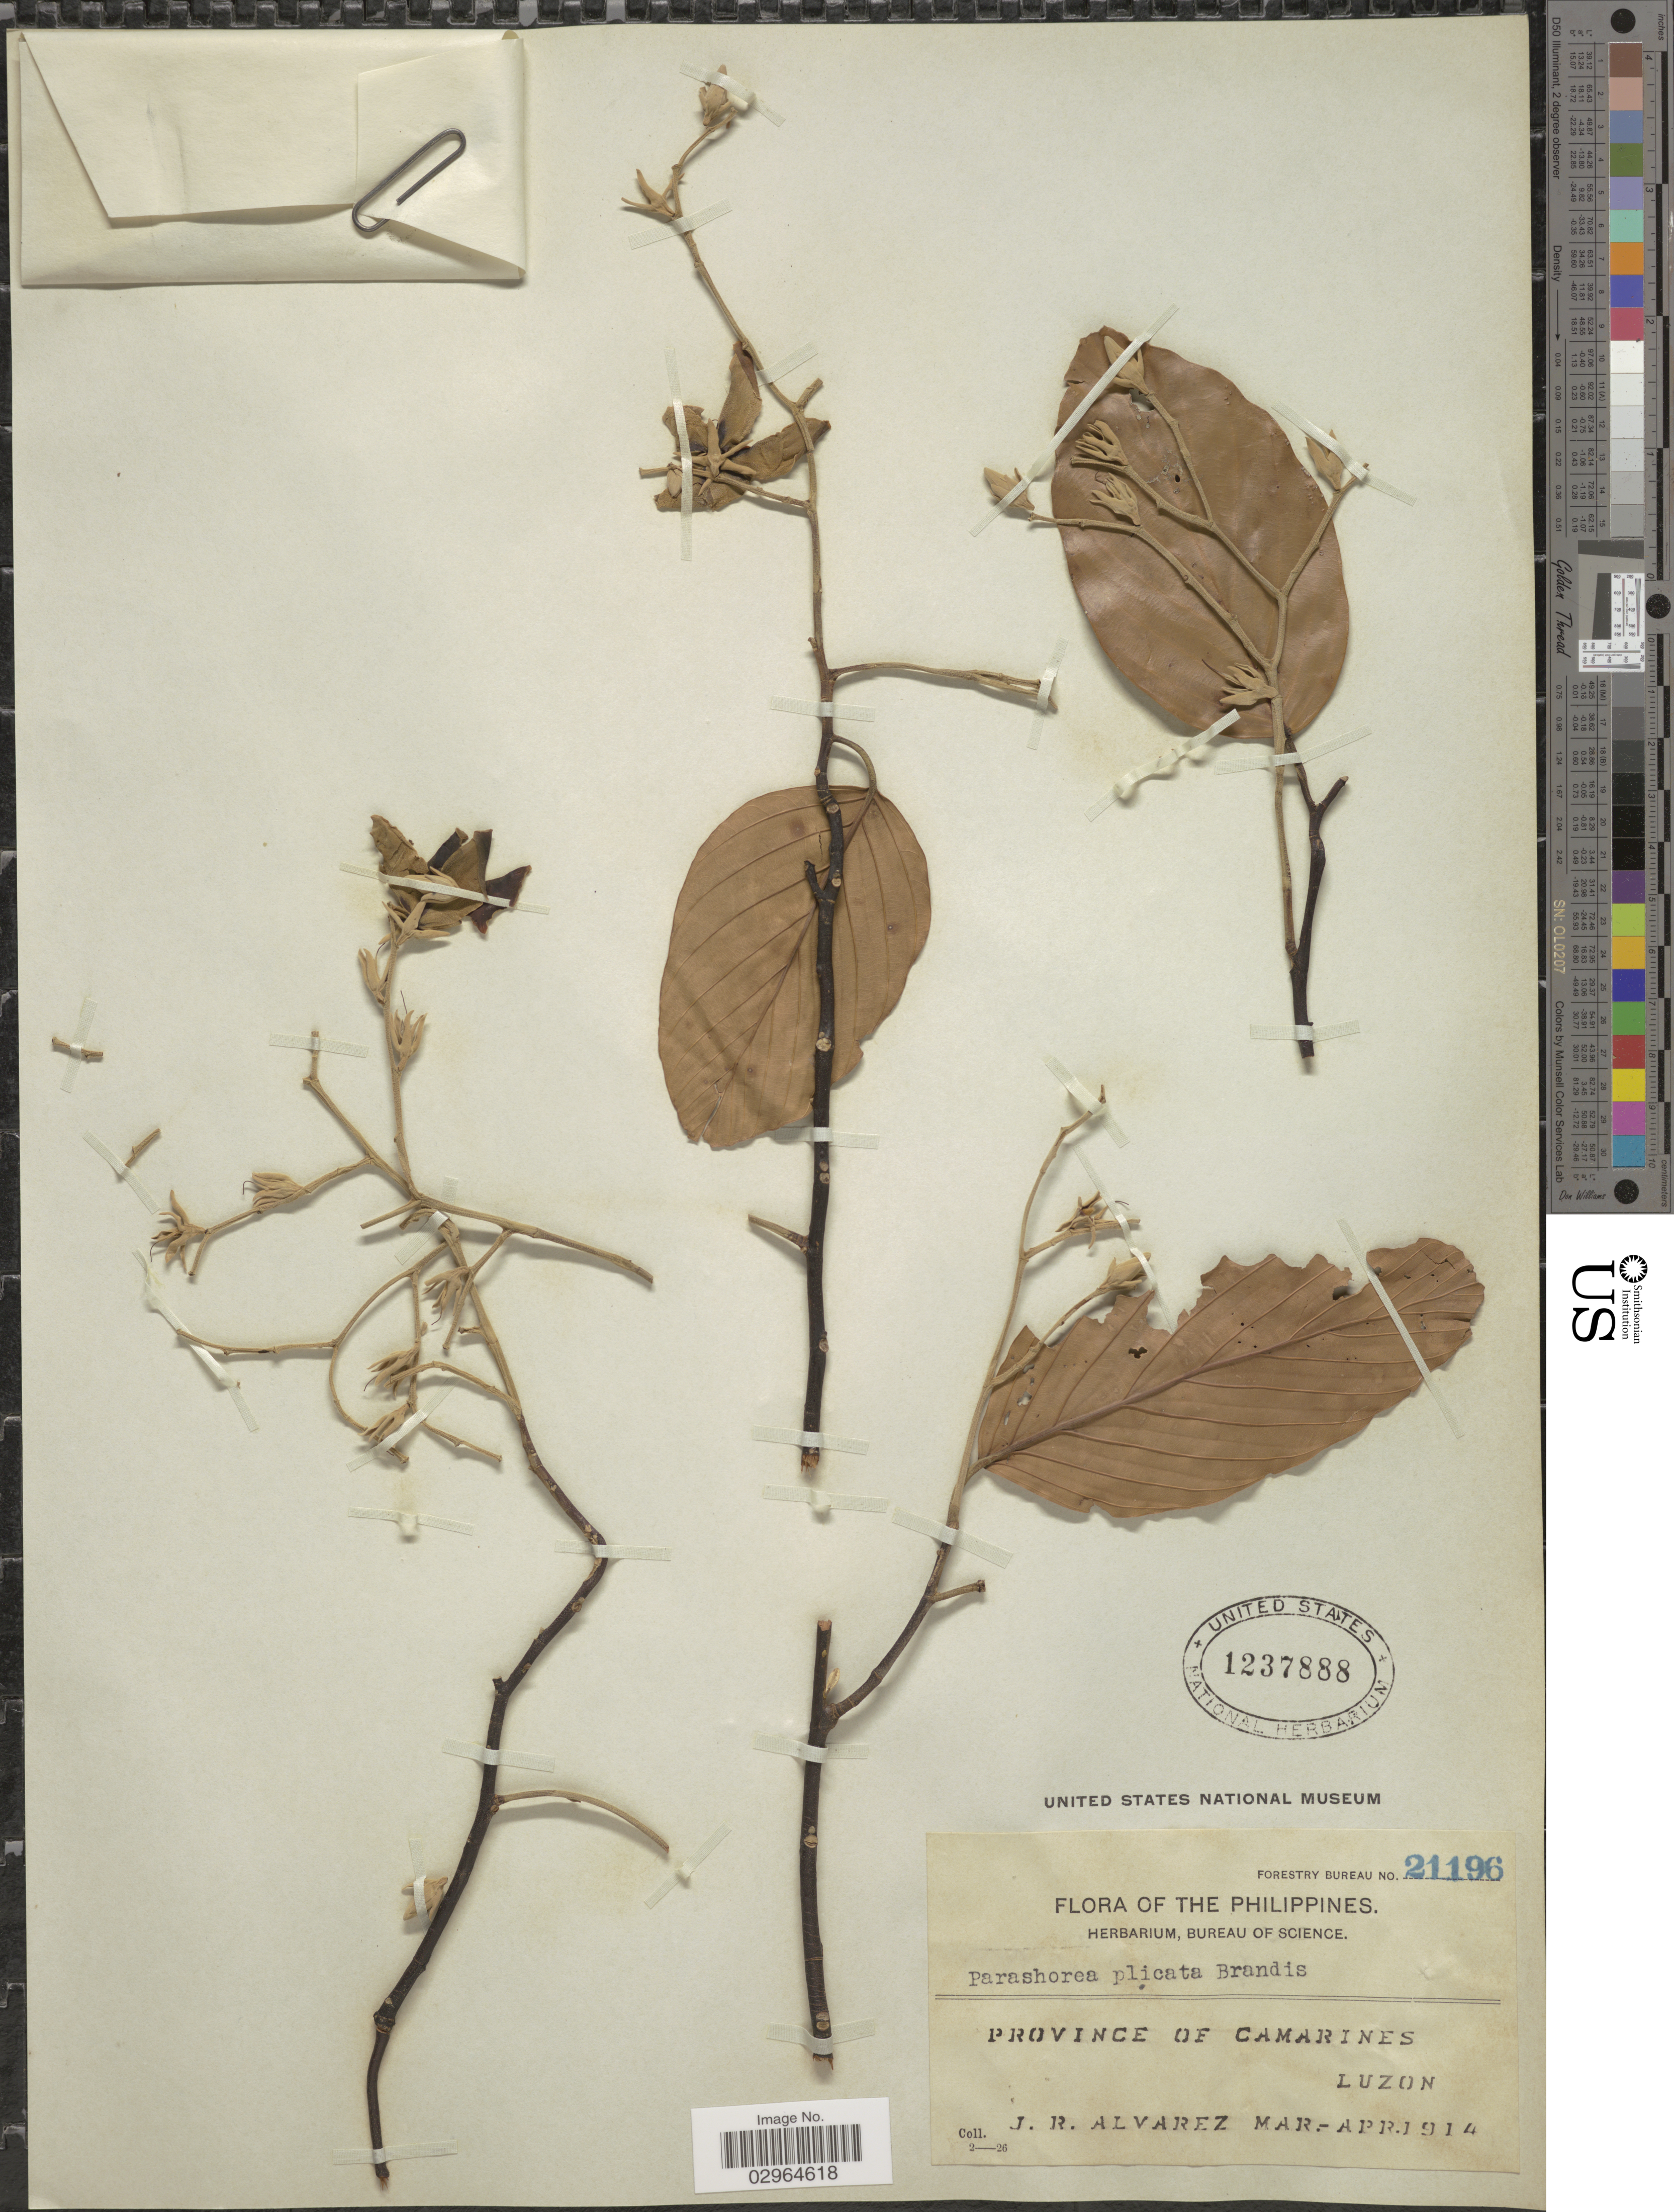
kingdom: Plantae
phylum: Tracheophyta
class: Magnoliopsida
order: Malvales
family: Dipterocarpaceae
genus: Parashorea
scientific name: Parashorea plicata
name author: Brandis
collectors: J. Alvarez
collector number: Forestry Bureau 21196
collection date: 1914-03/1914-04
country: Philippines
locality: Province of Camarines. Luzon.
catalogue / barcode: US 1237888